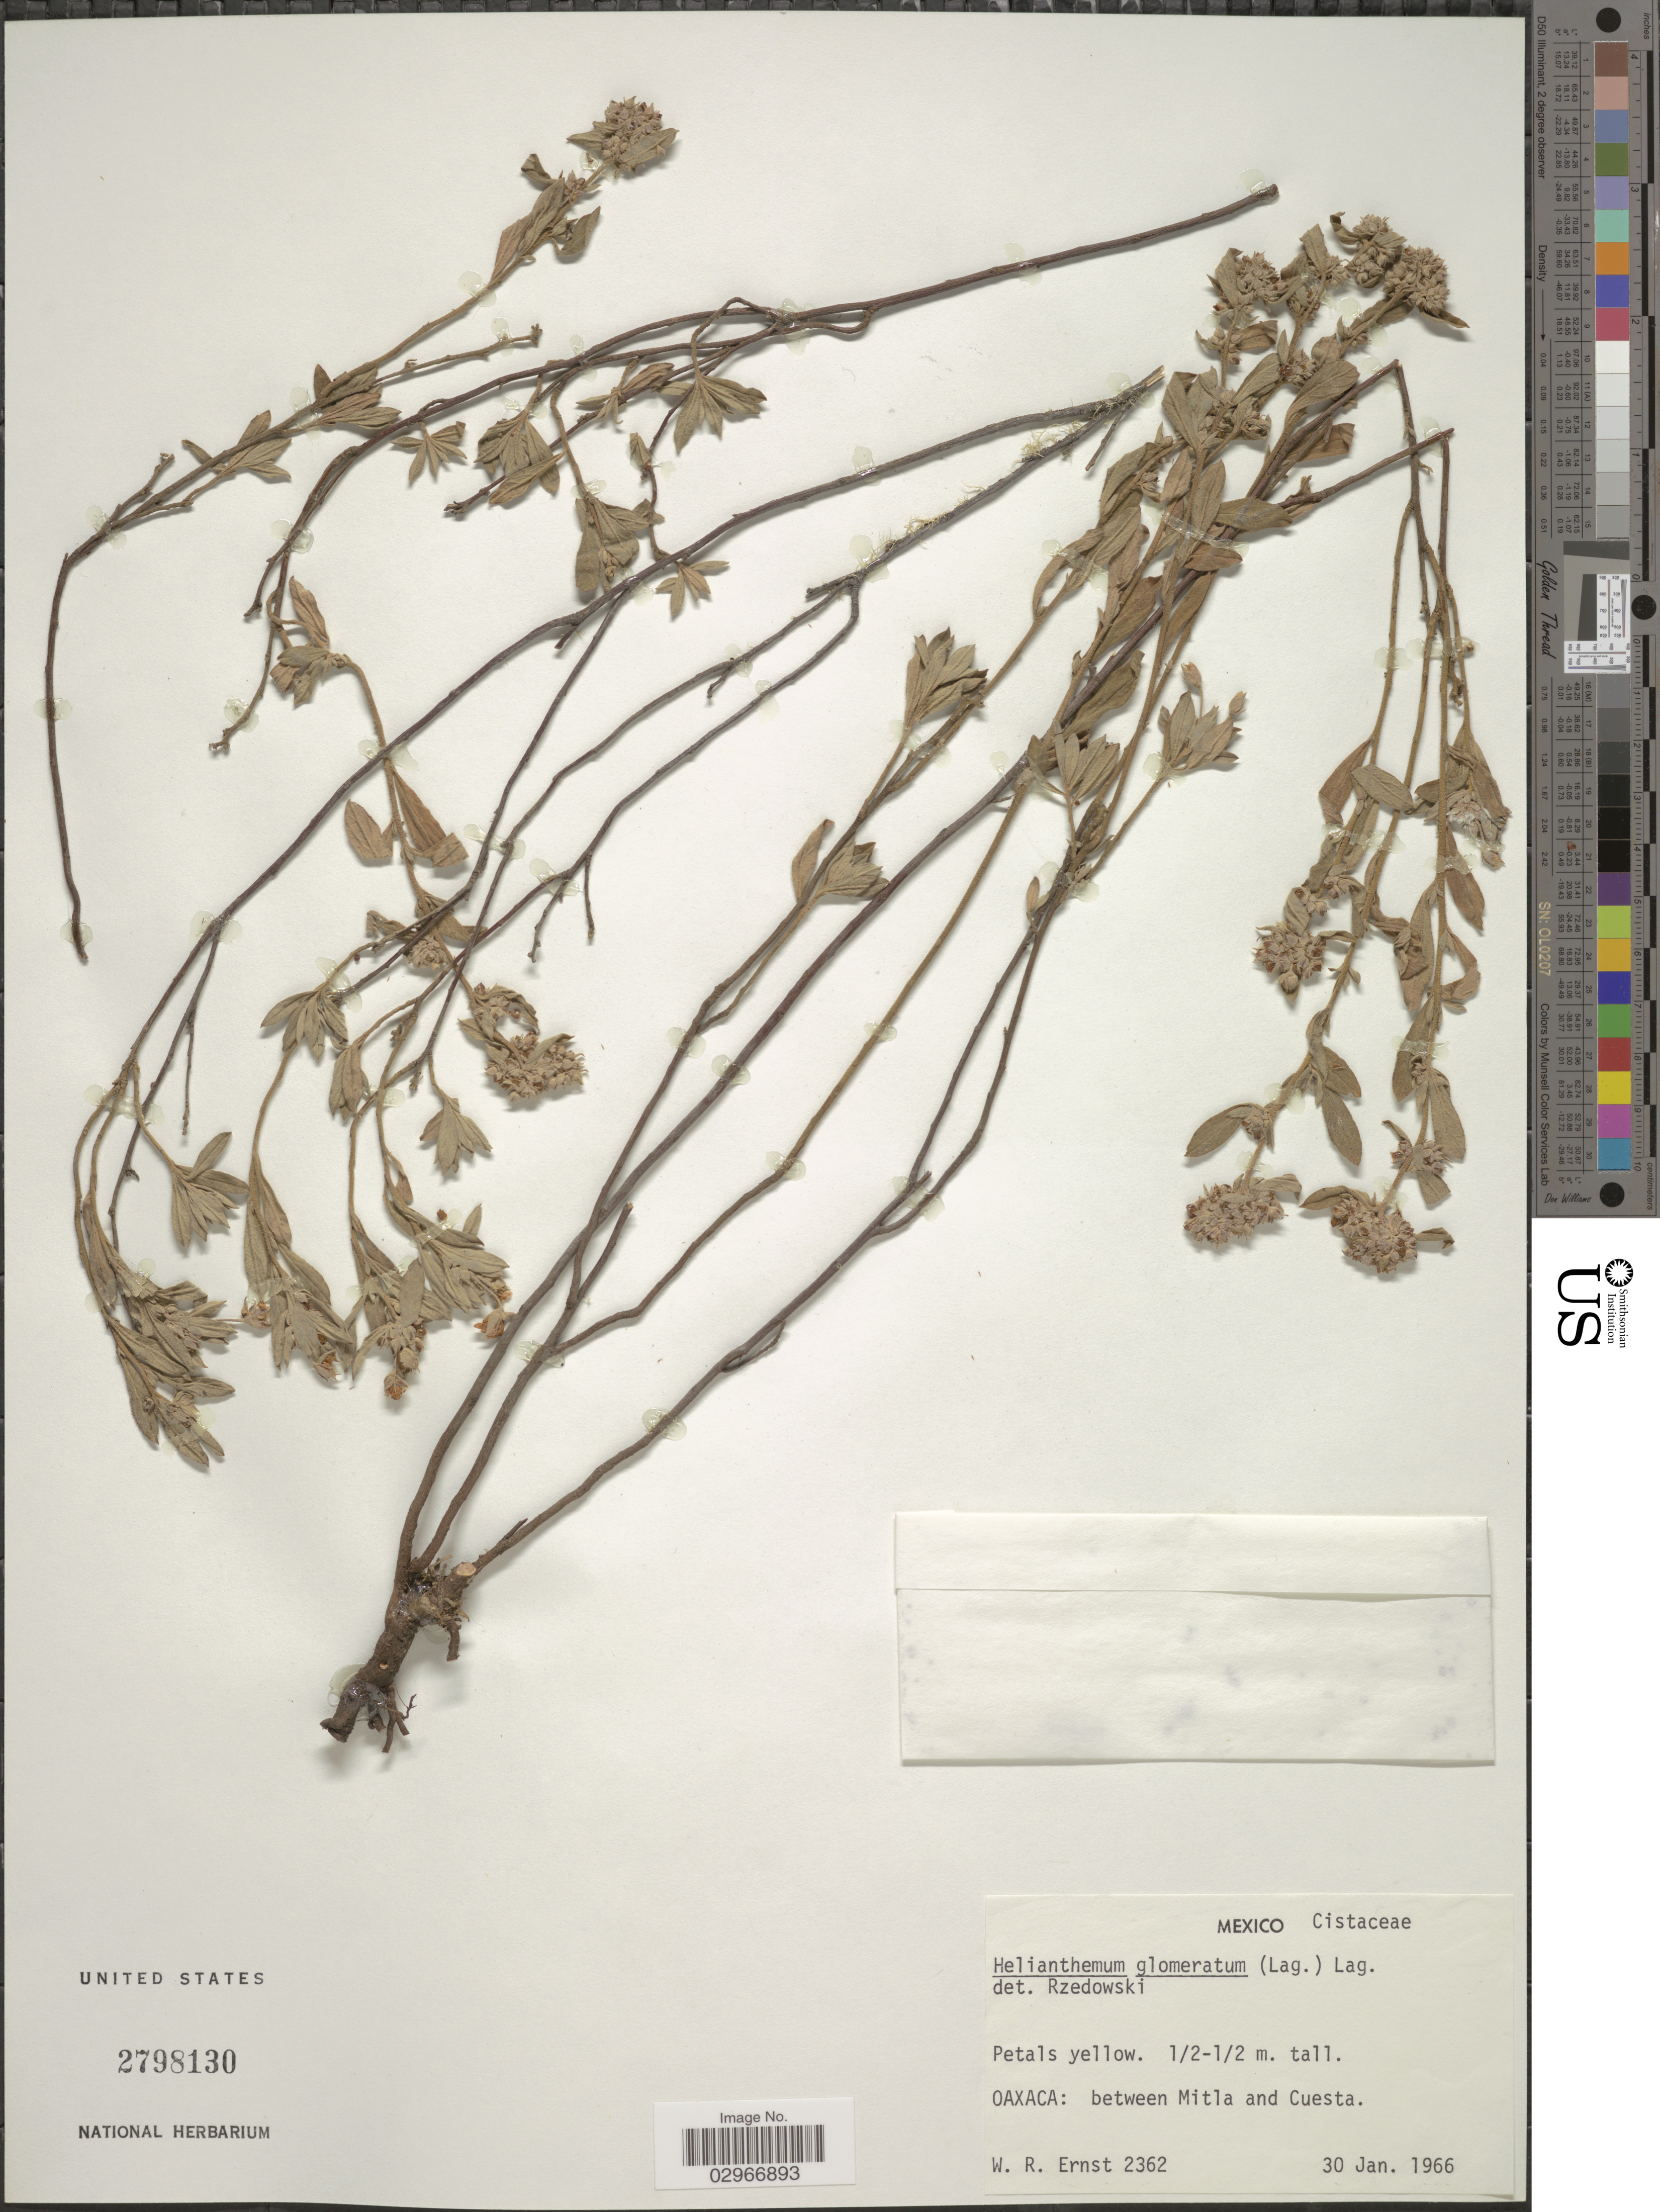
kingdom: Plantae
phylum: Tracheophyta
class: Magnoliopsida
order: Malvales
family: Cistaceae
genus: Helianthemum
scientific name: Helianthemum glomeratum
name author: (Lag.) Lag. ex Dunal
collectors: W. R. Ernst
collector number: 2362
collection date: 1966-01-30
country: Mexico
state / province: Oaxaca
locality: Between Mitla and Cuesta.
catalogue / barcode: US 2798130